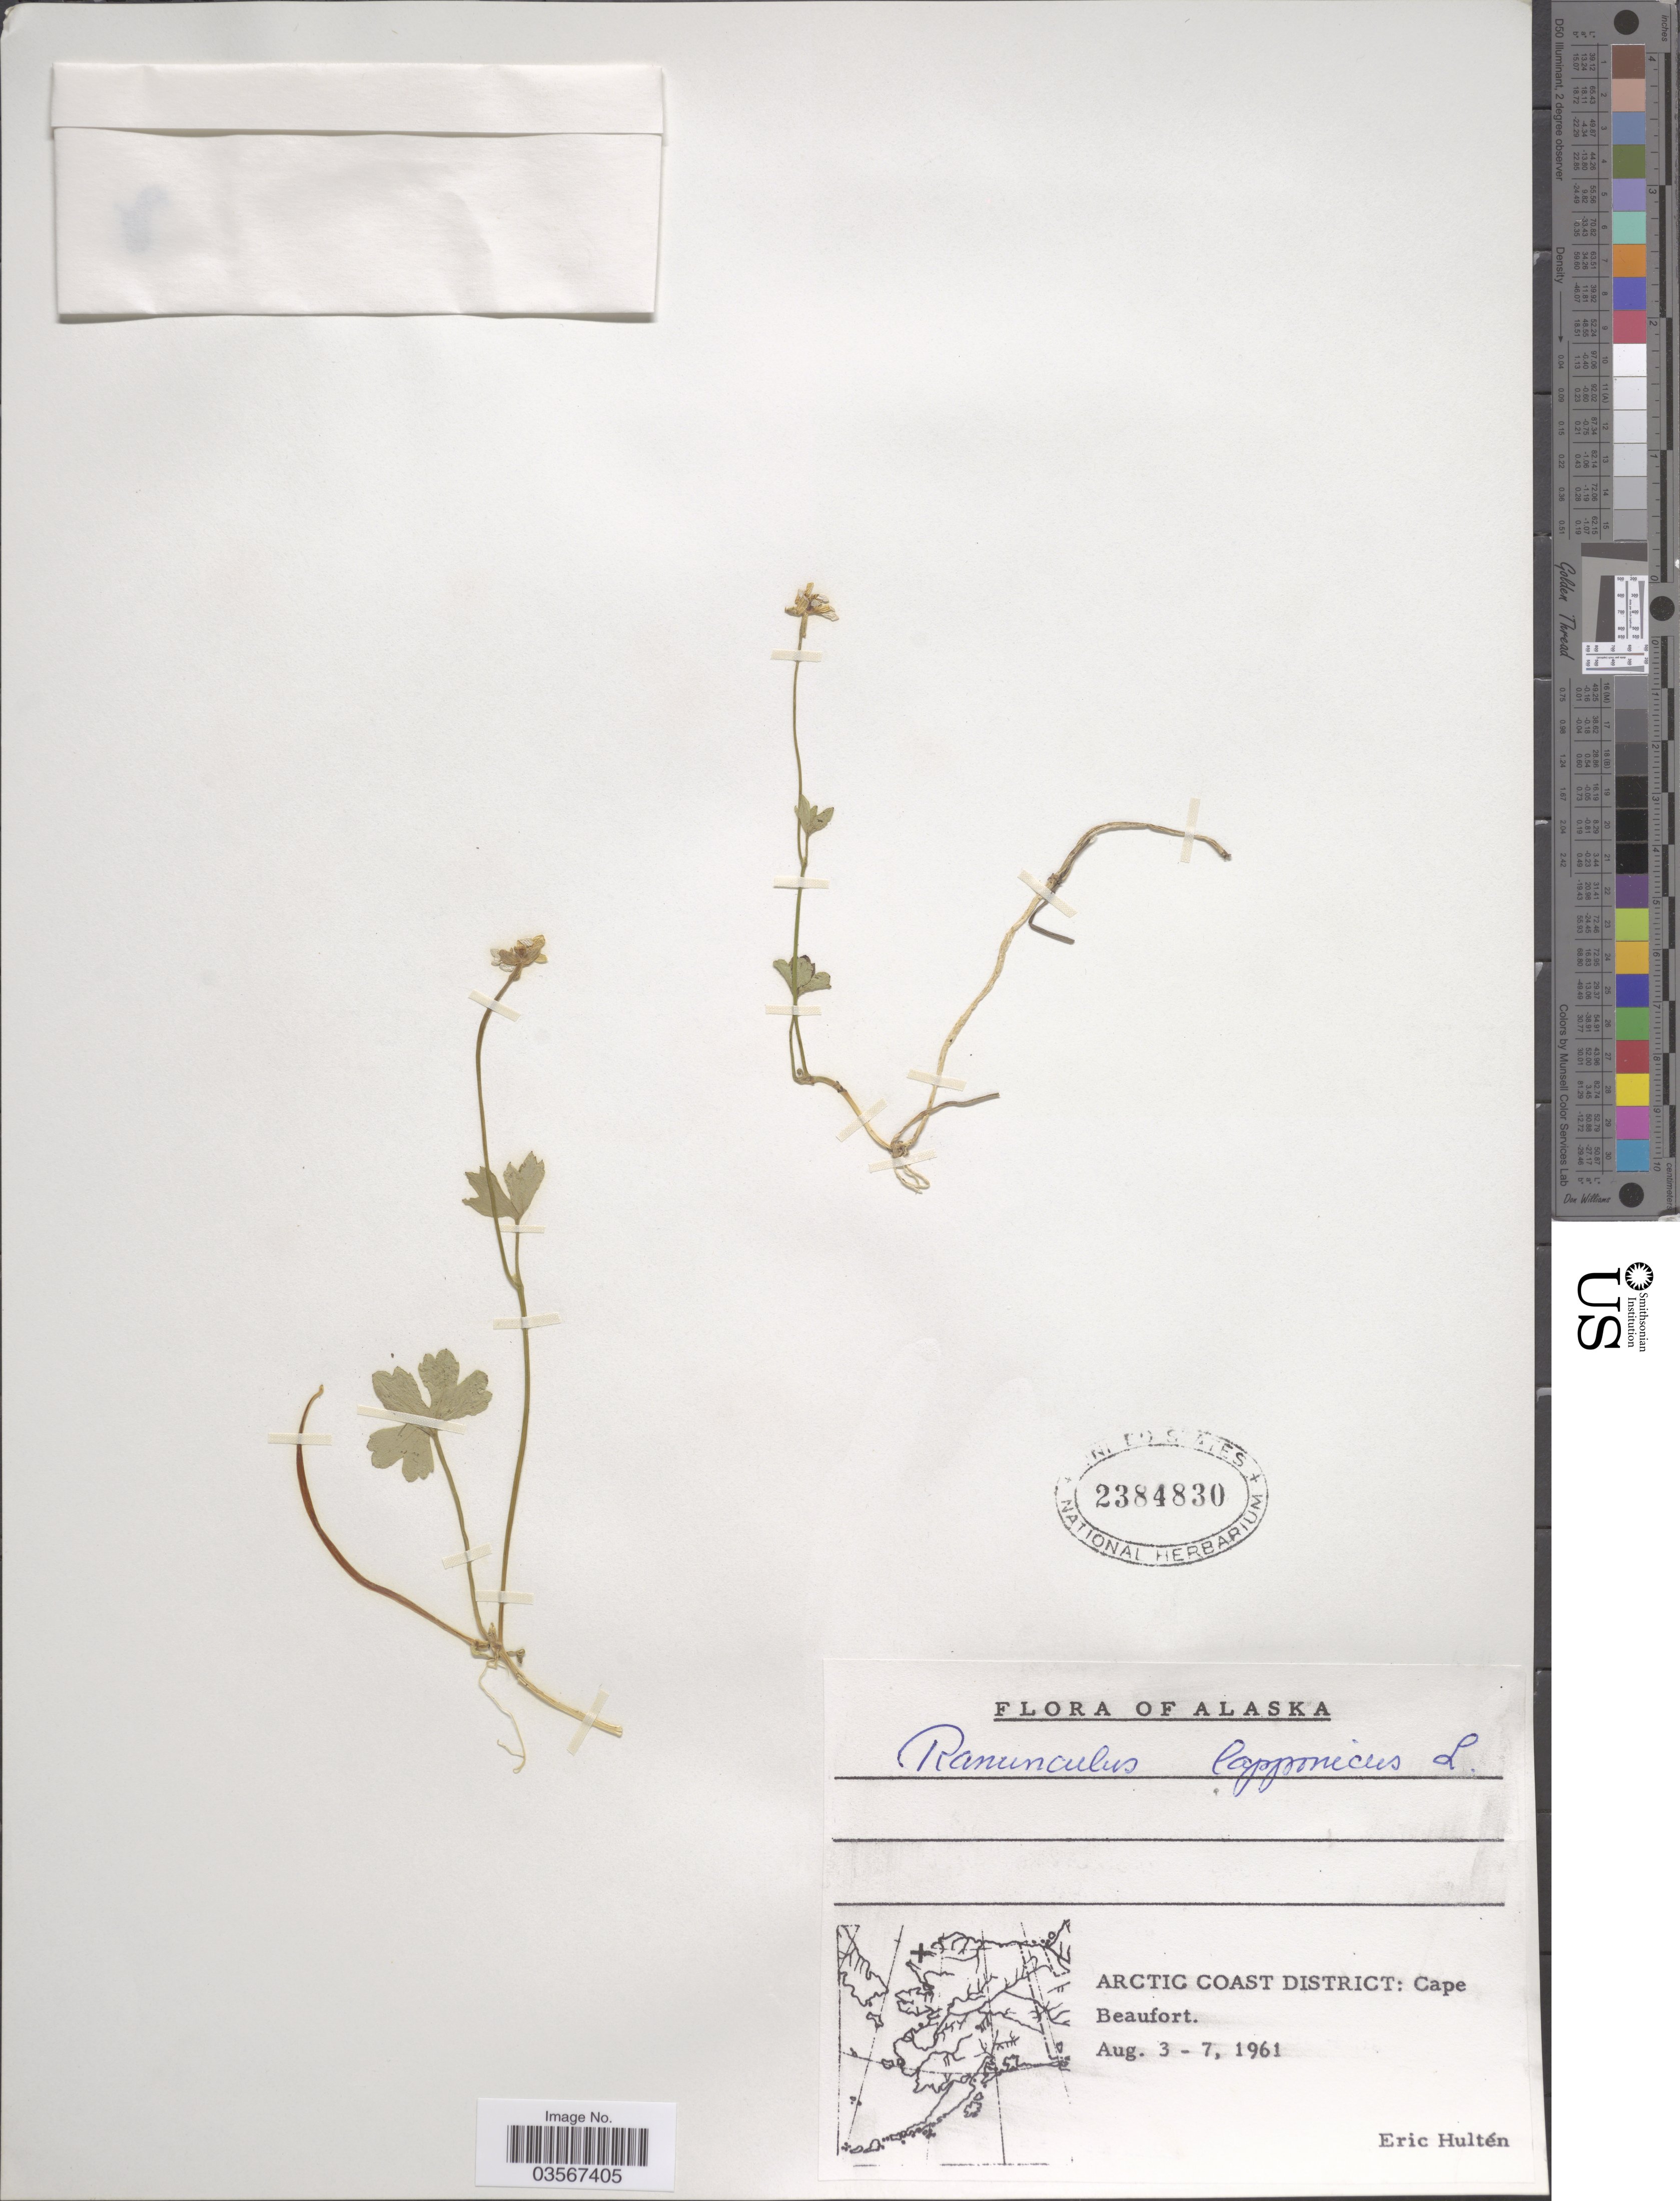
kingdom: Plantae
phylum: Tracheophyta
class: Magnoliopsida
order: Ranunculales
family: Ranunculaceae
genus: Ranunculus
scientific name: Ranunculus lapponicus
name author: L.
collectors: E. G. Hultén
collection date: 1961-08-03/1961-08-07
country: United States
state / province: Alaska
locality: Arctic Coast District: Cape Beaufort.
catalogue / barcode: US 2384830